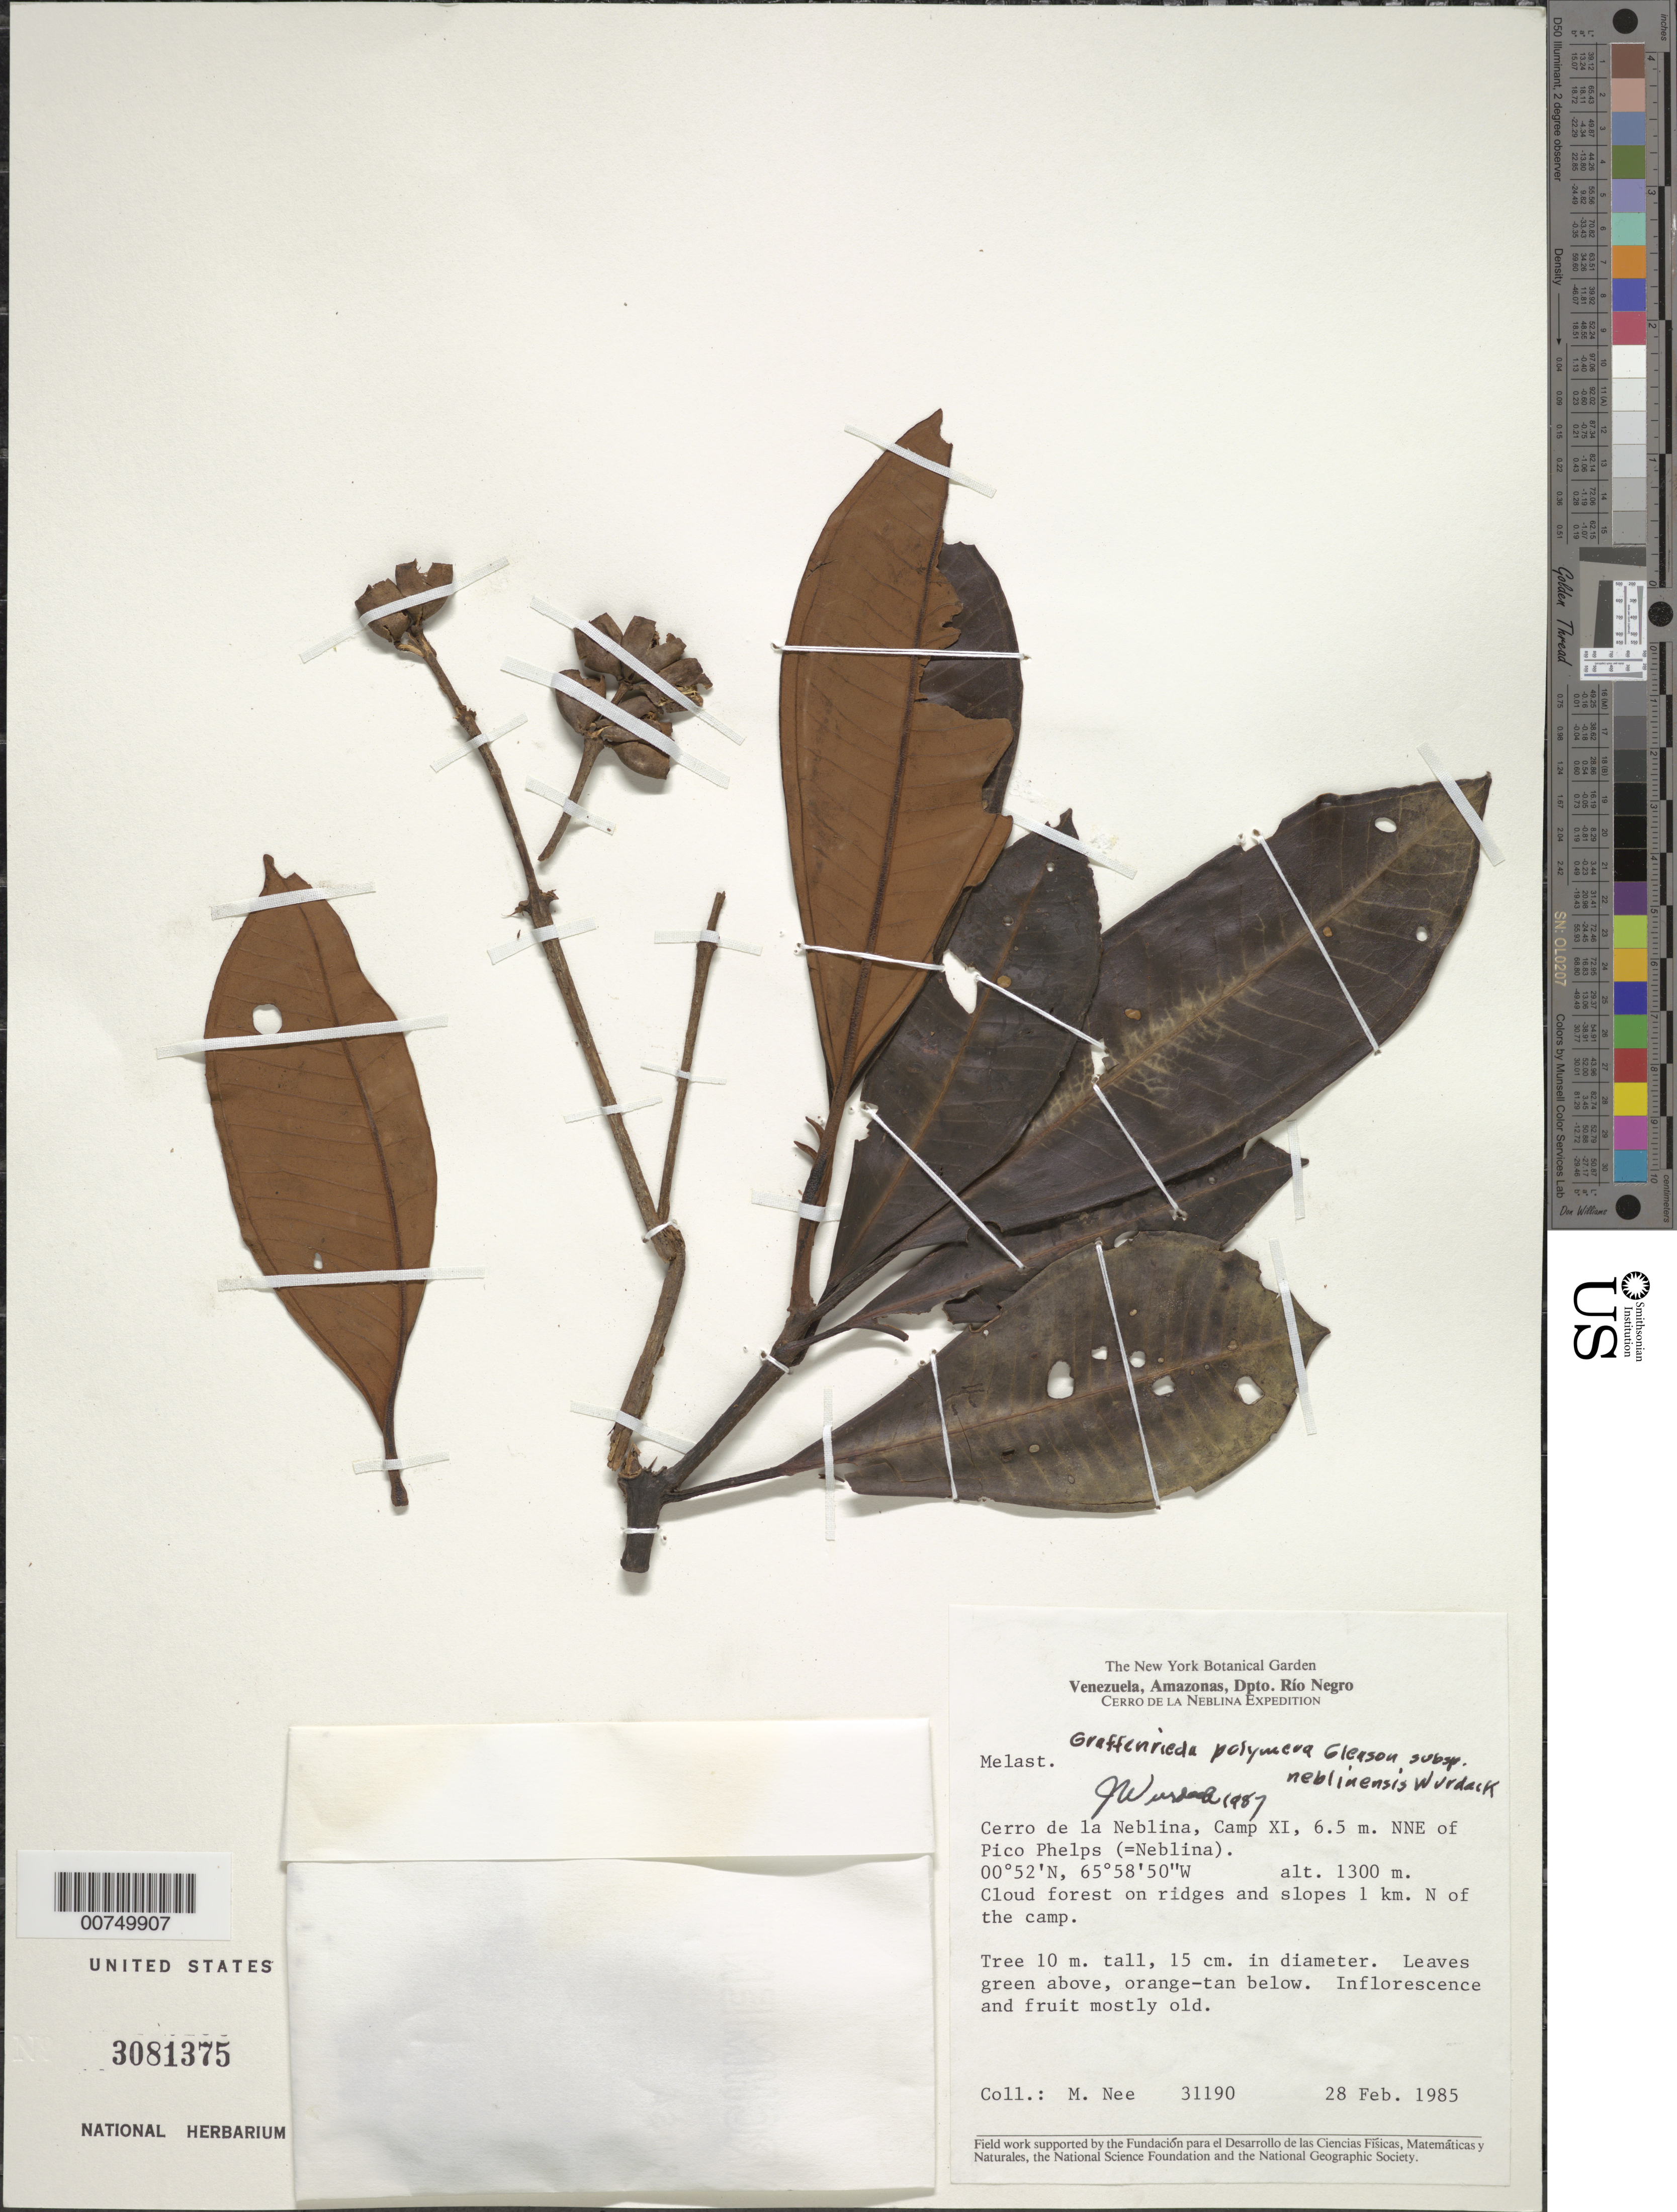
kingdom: Plantae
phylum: Tracheophyta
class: Magnoliopsida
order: Myrtales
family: Melastomataceae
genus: Graffenrieda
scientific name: Graffenrieda polymera subsp. neblinensis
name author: Wurdack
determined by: Wurdack, John J., (US), US (UNITED STATES)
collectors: M. Nee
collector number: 31190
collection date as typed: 28-Feb-85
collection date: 1985-02-28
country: Venezuela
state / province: Amazonas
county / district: Río Negro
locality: Cerro de la Neblina, Camp XI, 6.5 km NNE of Pico Phelps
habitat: Cloud forest on ridges and slopes 1 km N of camp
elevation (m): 1300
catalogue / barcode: US 3081375